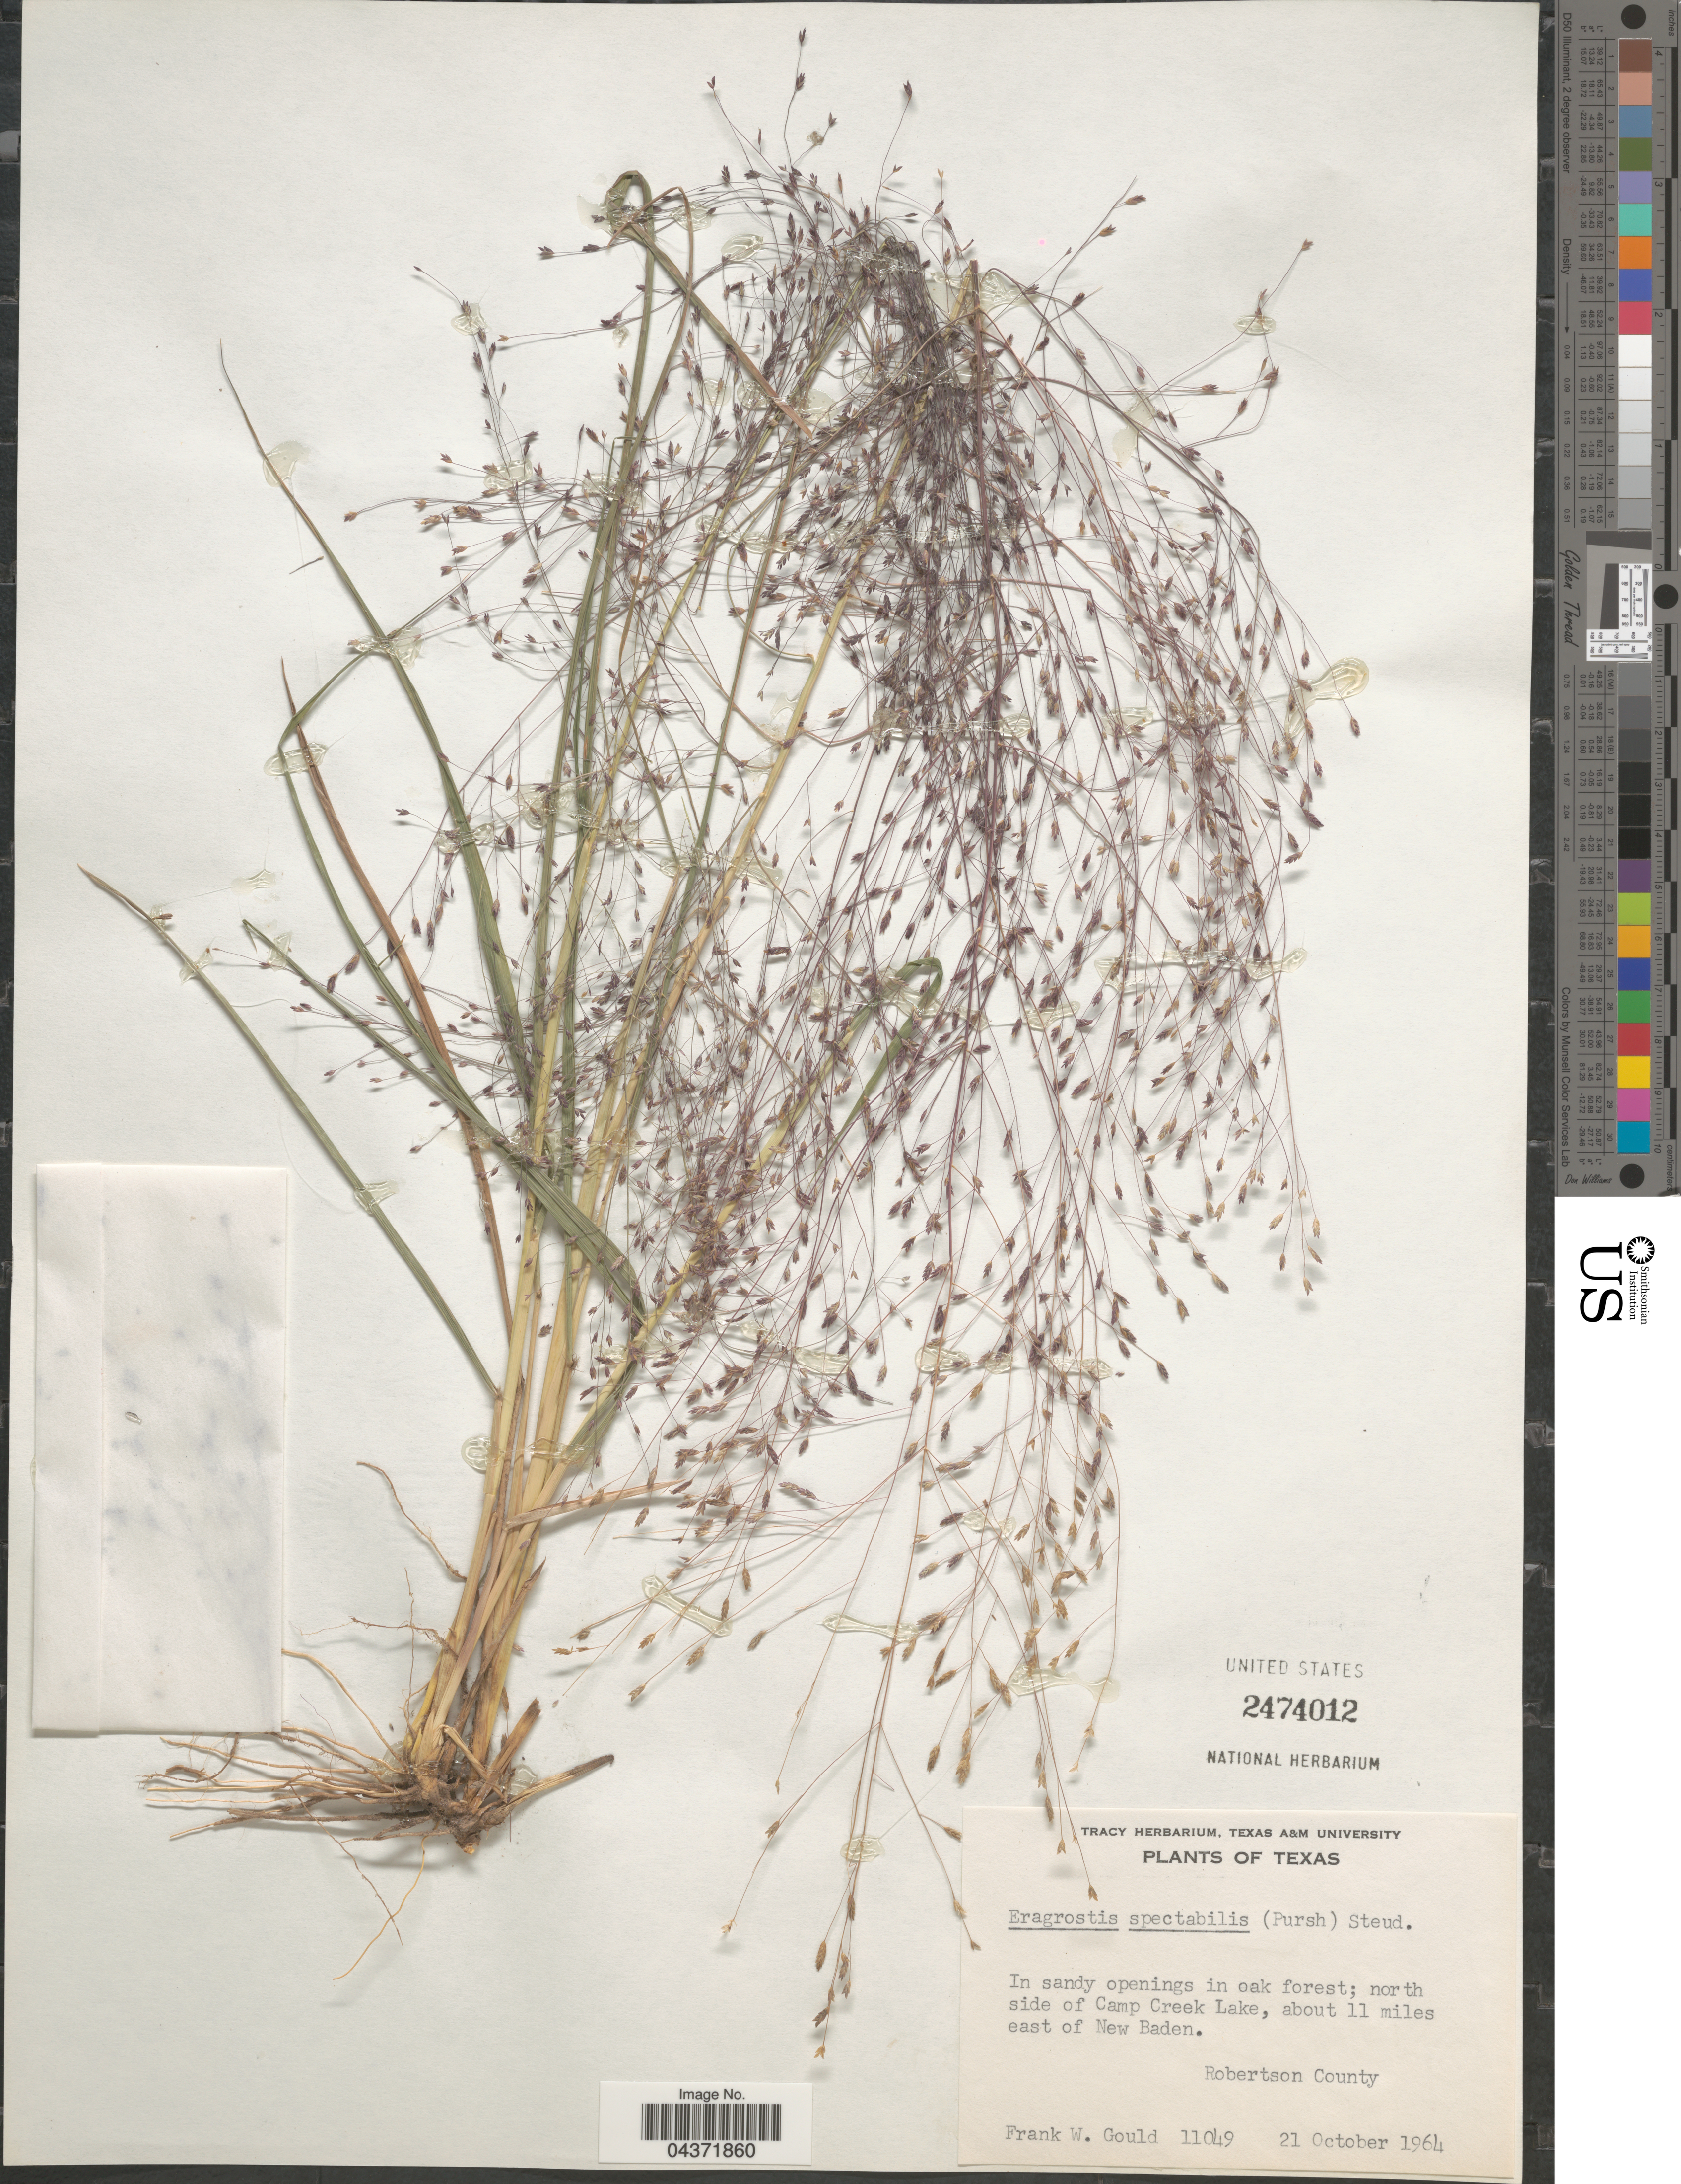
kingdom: Plantae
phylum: Tracheophyta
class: Liliopsida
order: Poales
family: Poaceae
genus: Eragrostis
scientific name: Eragrostis spectabilis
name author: (Pursh) Steud.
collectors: F. W. Gould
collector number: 11049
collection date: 1964-10-21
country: United States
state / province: Texas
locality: North side of Camp Creek Lake, about 11 miles east of New Baden. Robertson County.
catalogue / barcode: US 2474012